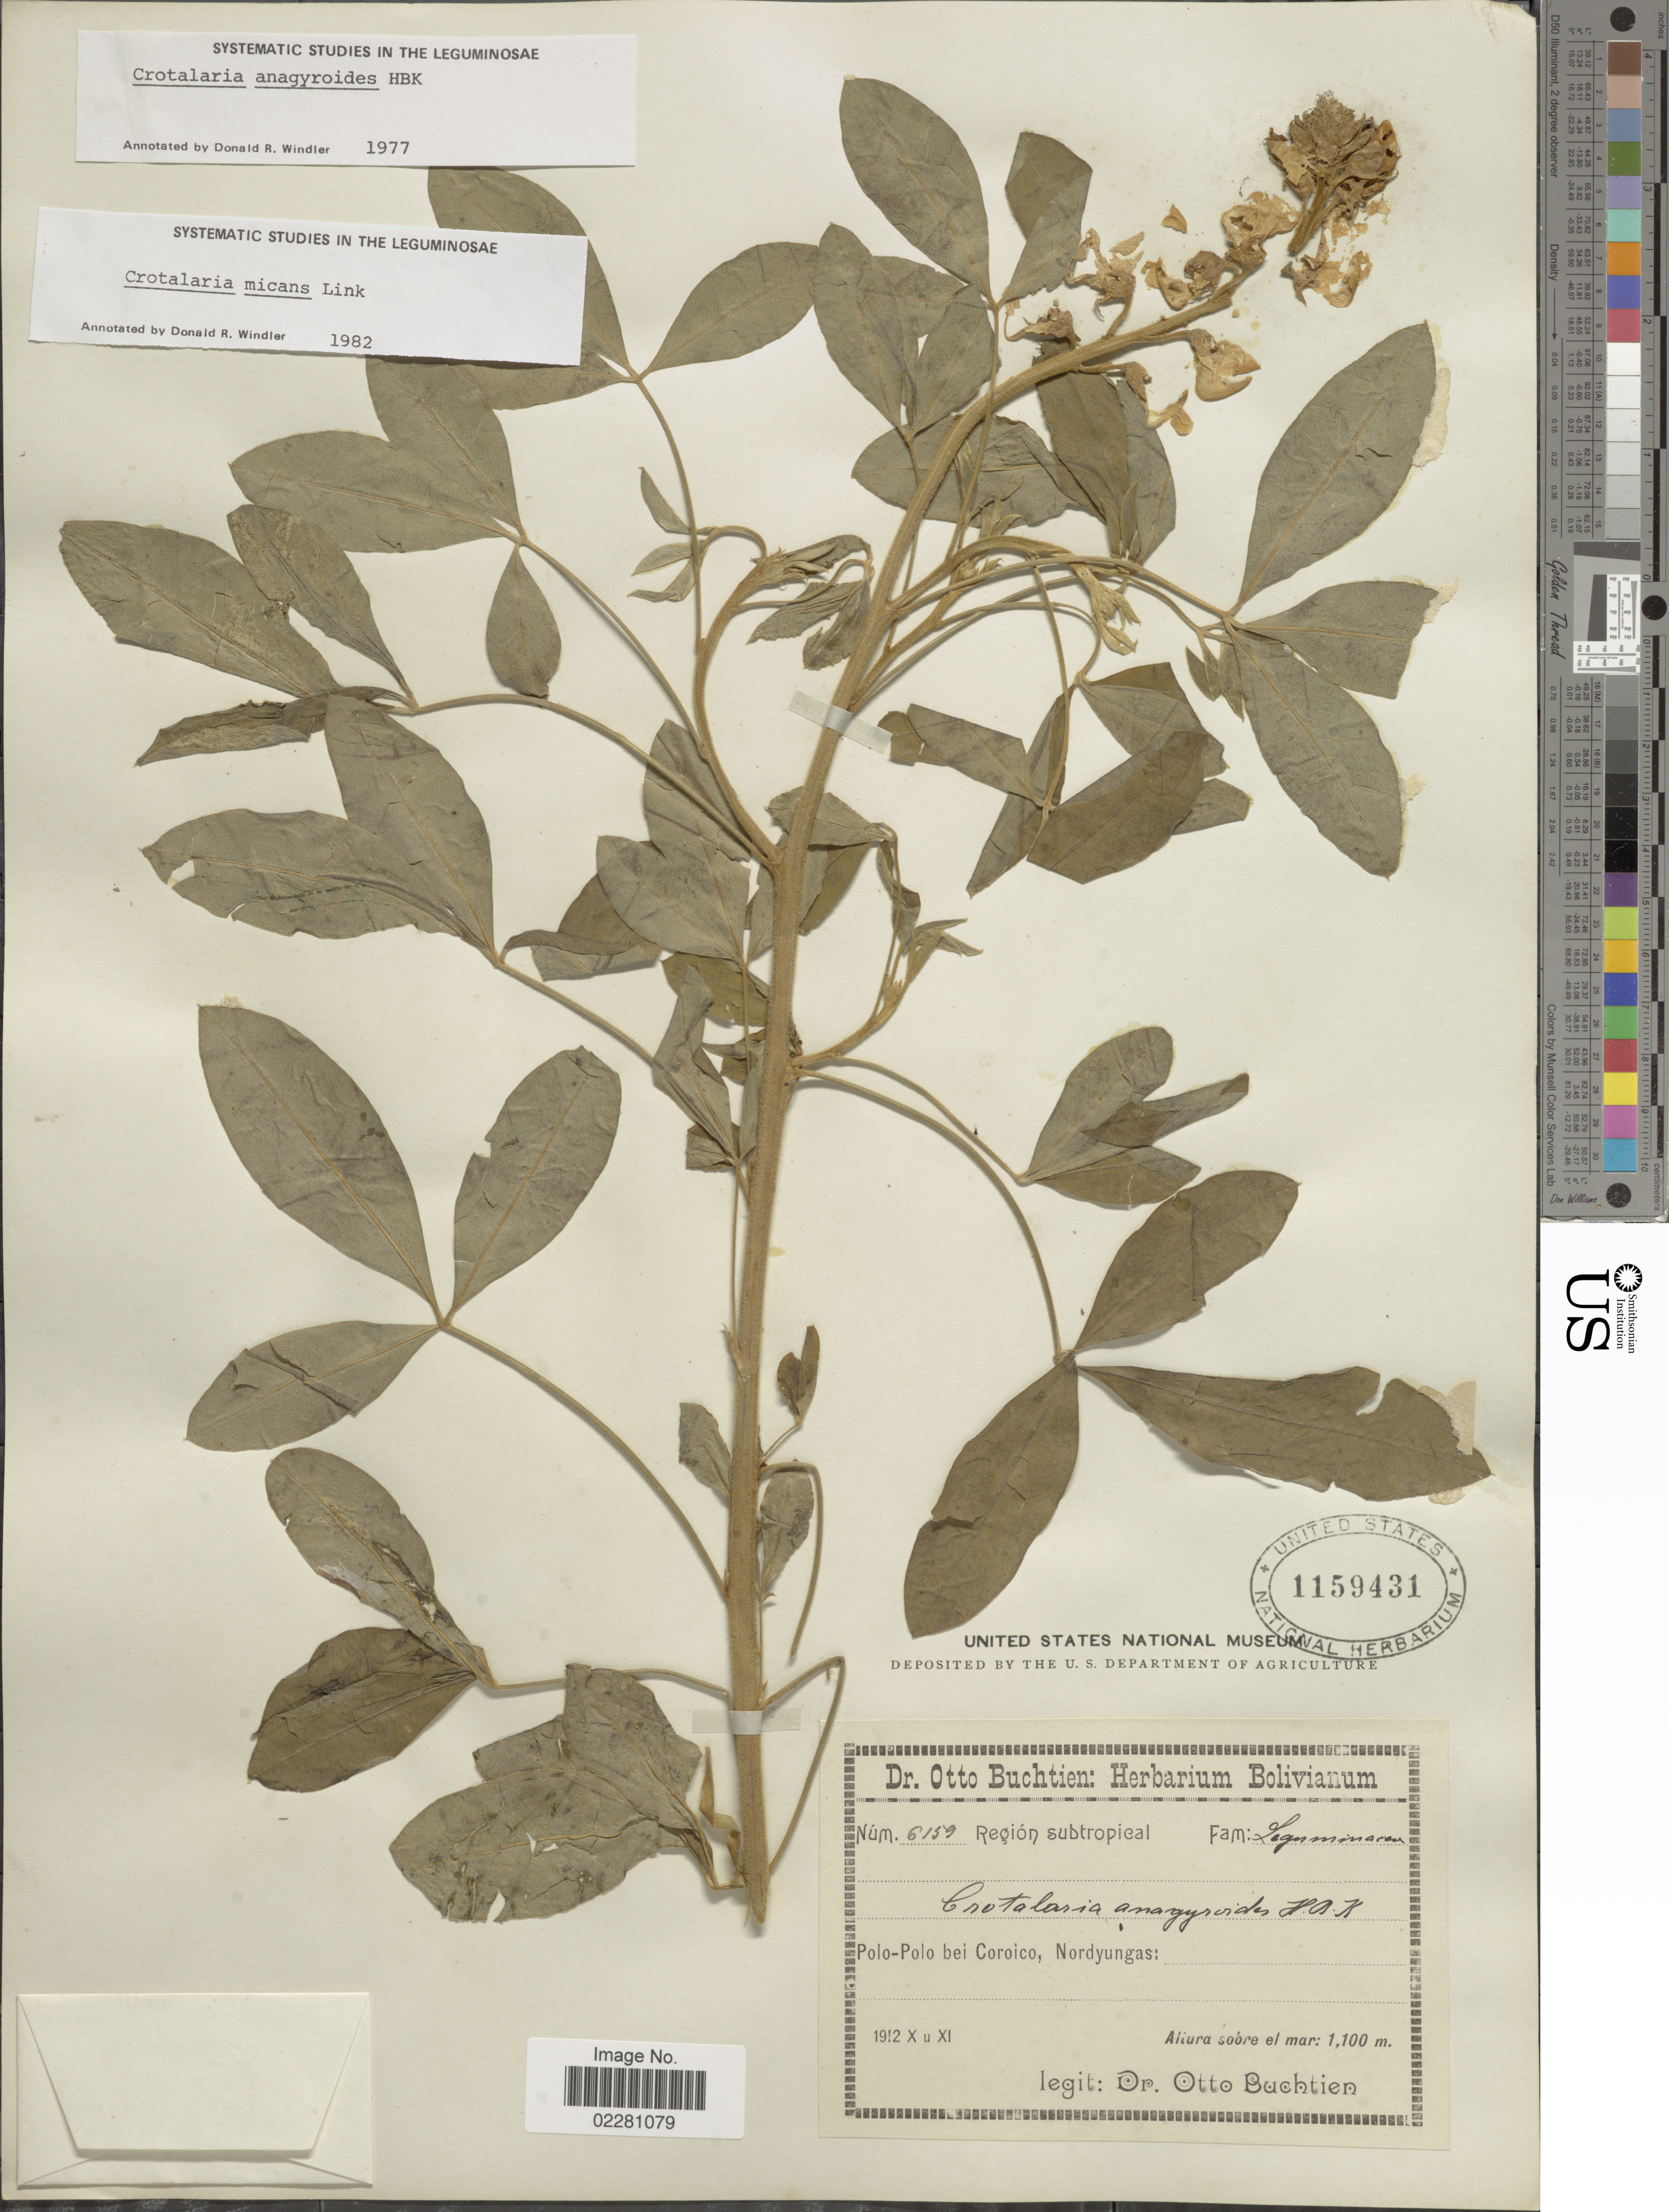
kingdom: Plantae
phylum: Tracheophyta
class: Magnoliopsida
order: Fabales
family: Fabaceae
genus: Crotalaria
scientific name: Crotalaria micans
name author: Link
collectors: O. Buchtien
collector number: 6159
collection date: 1912-10/1912-11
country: Bolivia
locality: Polo-Polo bei Coroico, Nordyungas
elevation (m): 1100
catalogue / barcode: US 1159431